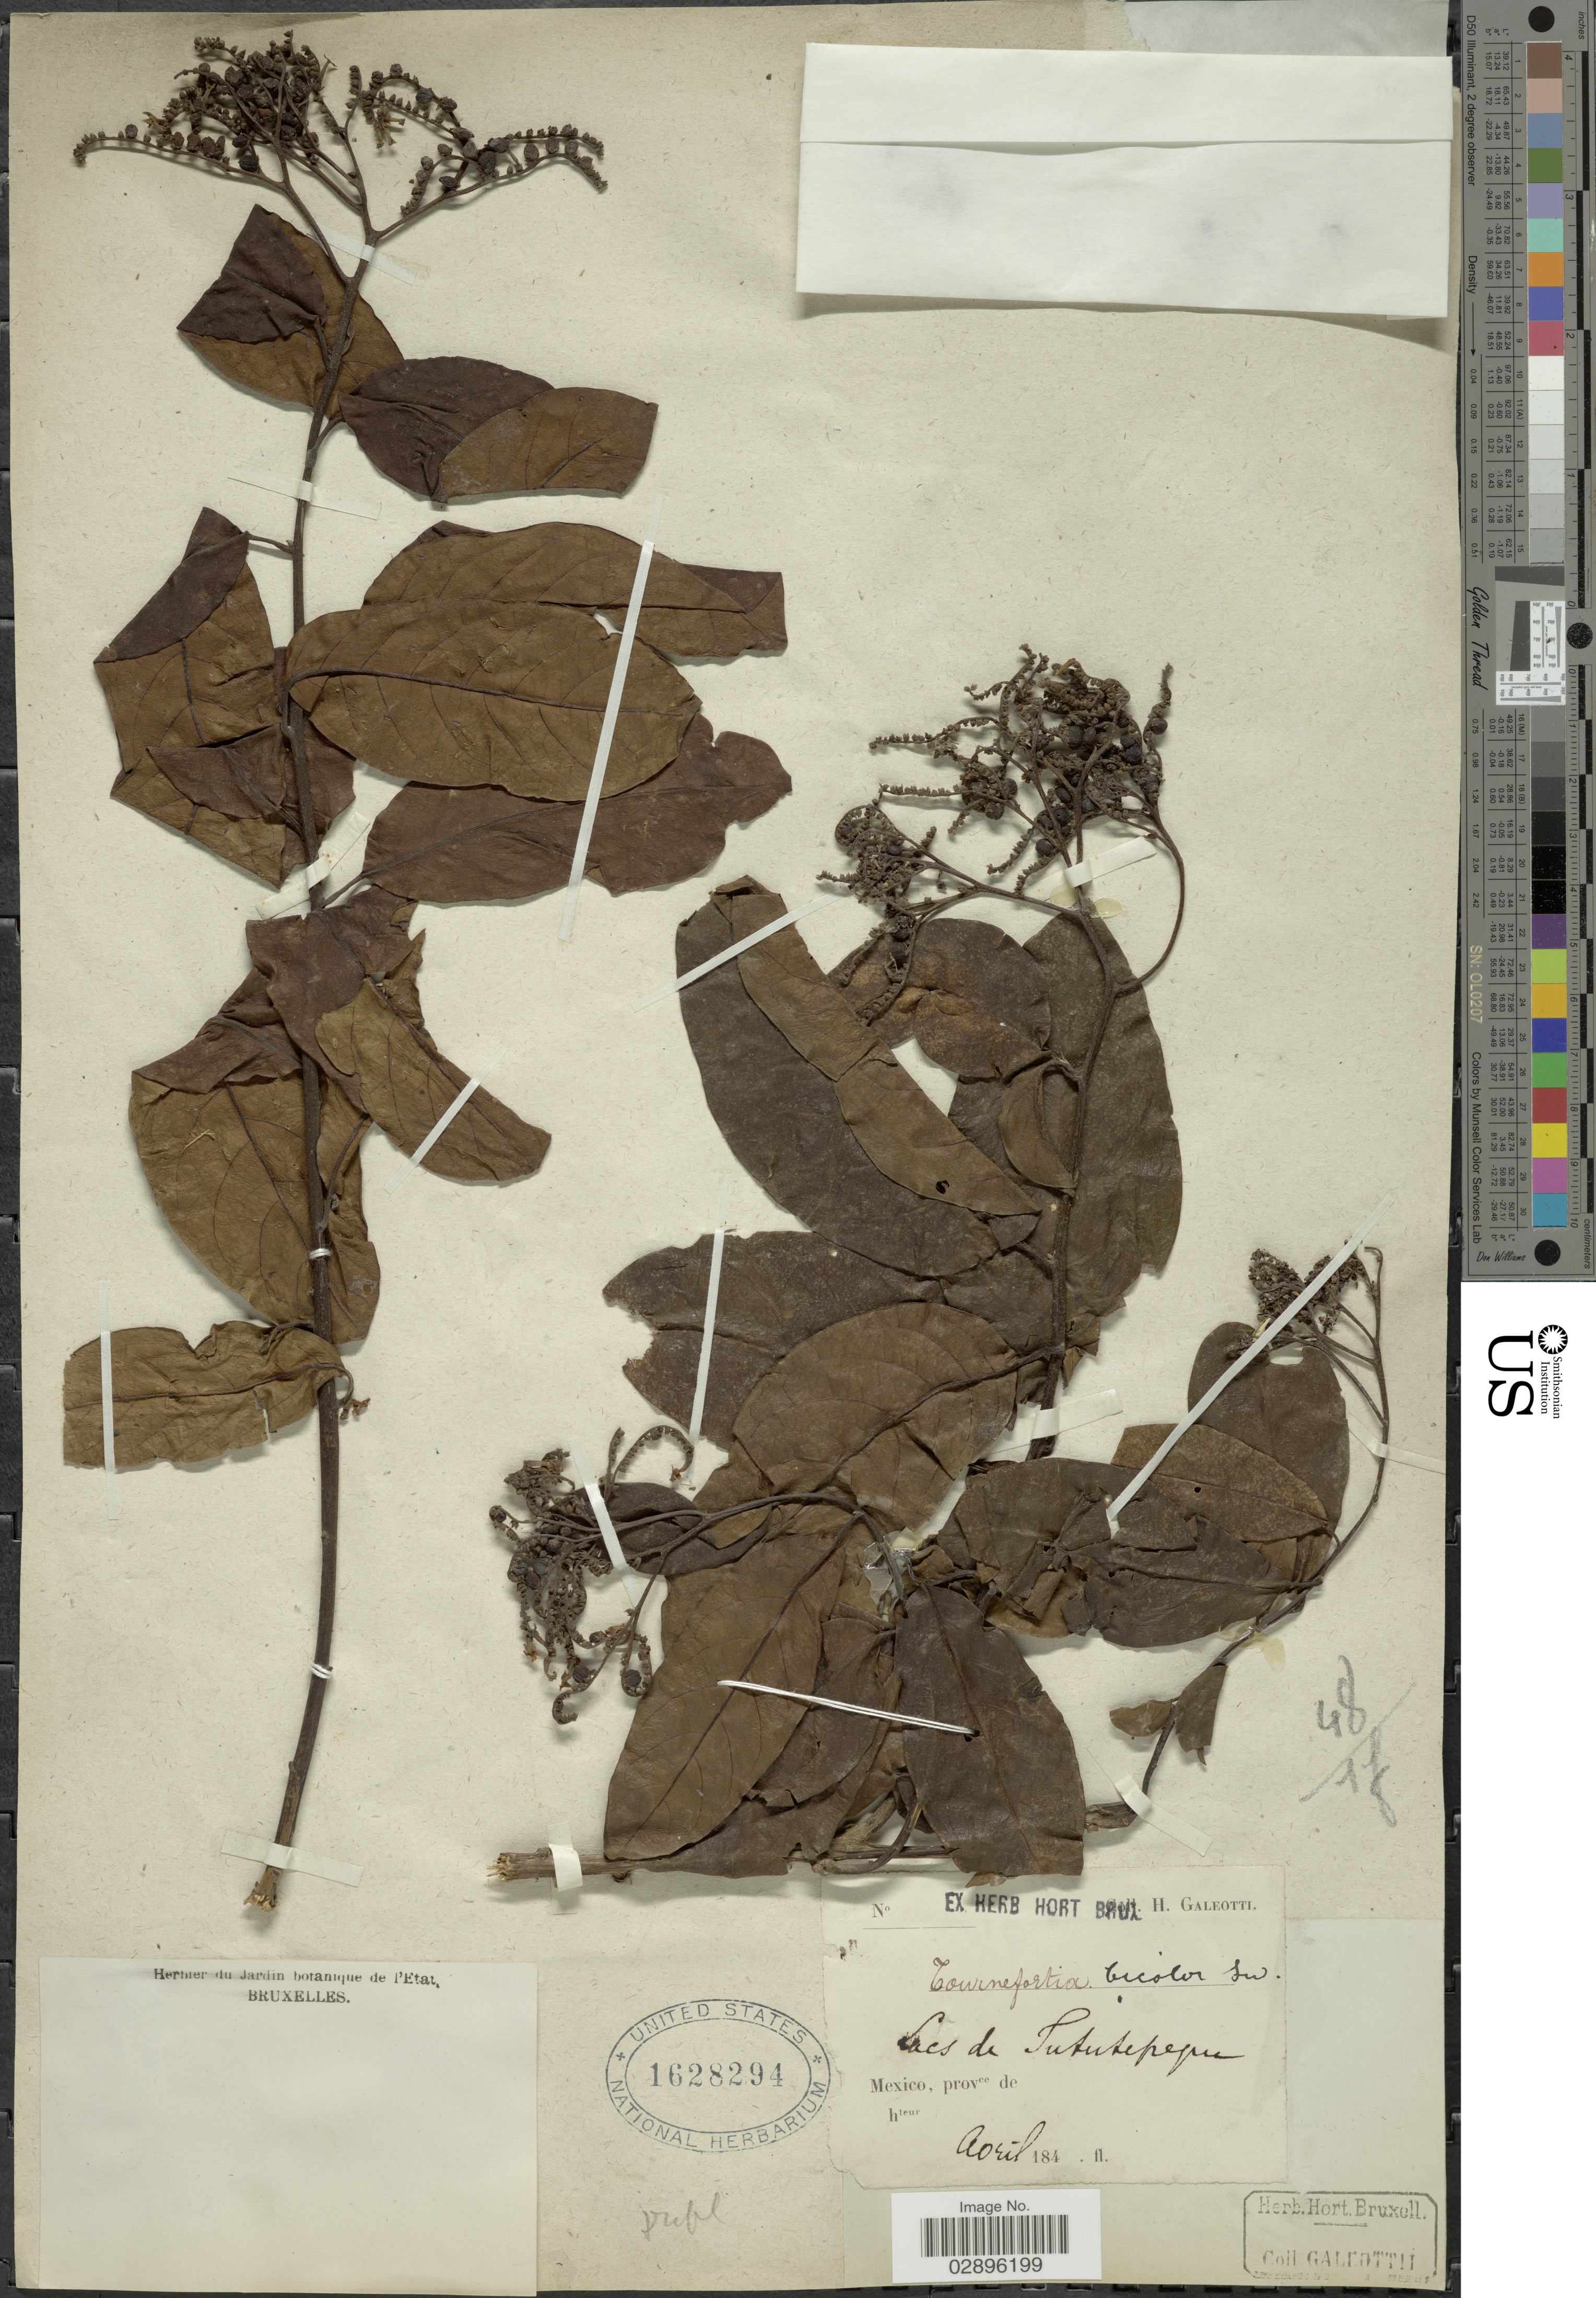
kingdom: Plantae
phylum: Tracheophyta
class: Magnoliopsida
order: Boraginales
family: Heliotropiaceae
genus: Tournefortia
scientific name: Tournefortia bicolor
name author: Sw.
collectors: H. G. Galeotti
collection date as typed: April 184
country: Mexico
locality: Lacs de Tututepeque.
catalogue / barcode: US 1628294